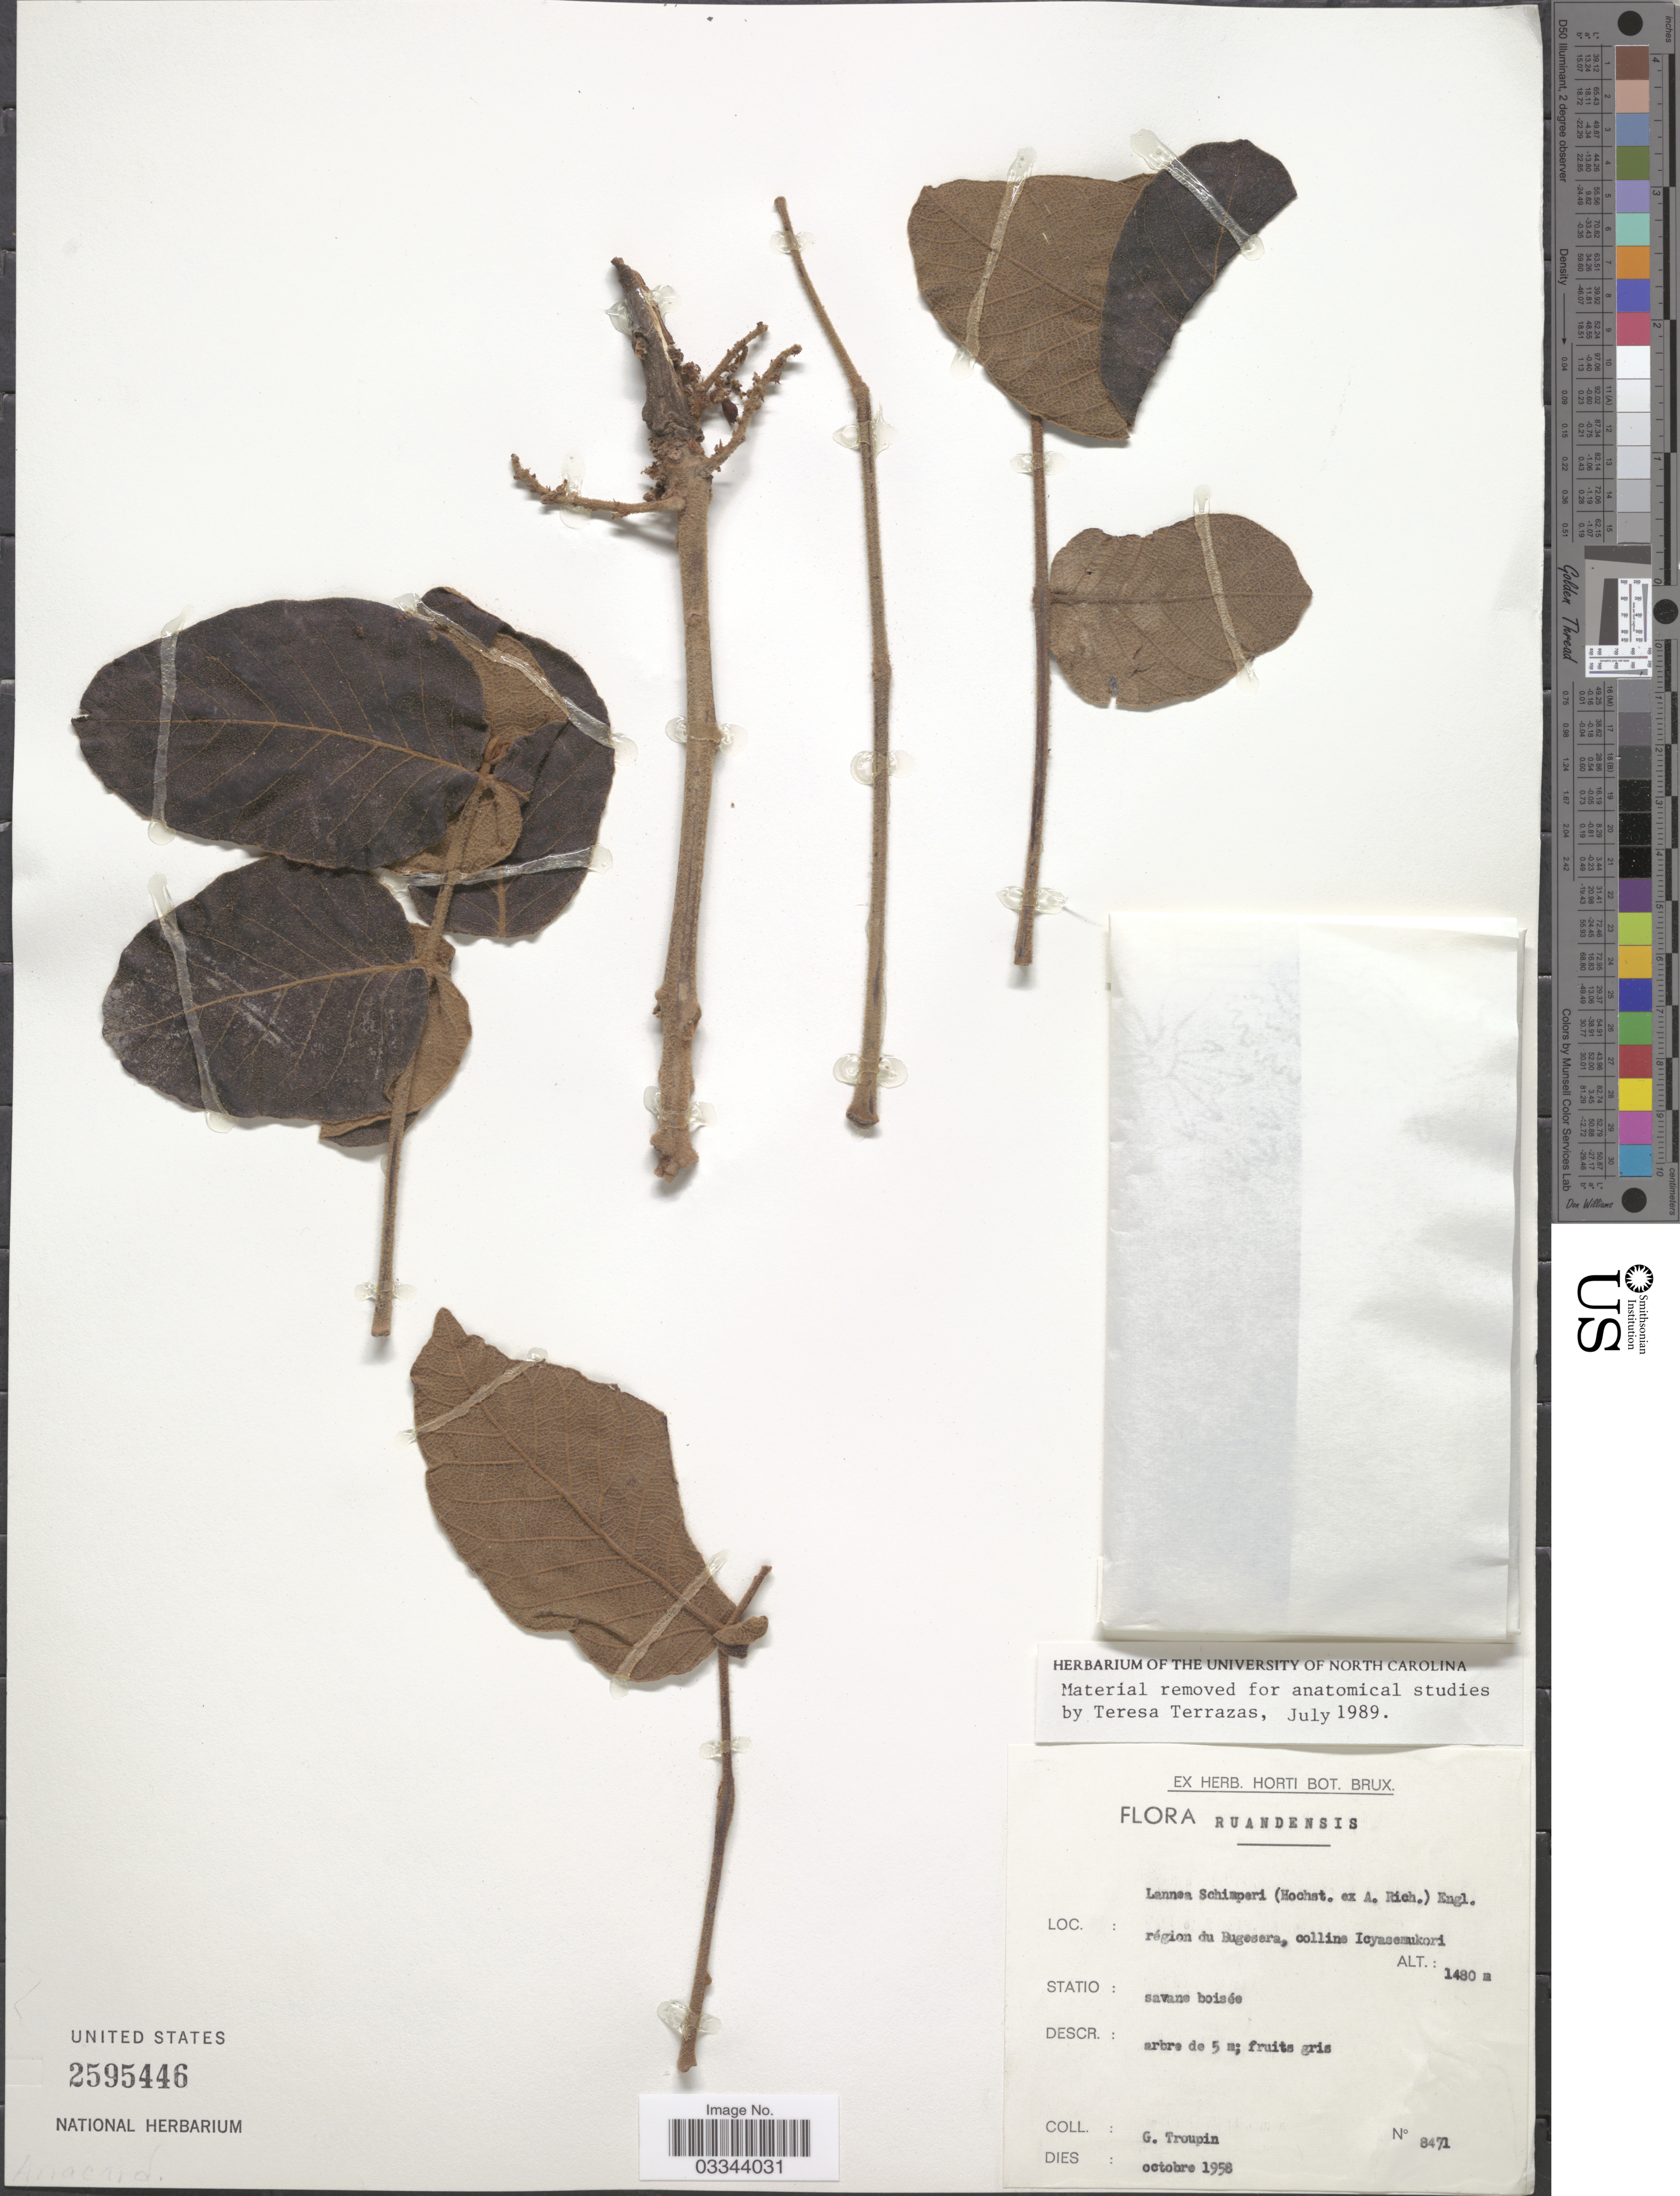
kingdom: Plantae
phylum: Tracheophyta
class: Magnoliopsida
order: Sapindales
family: Anacardiaceae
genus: Lannea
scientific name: Lannea schimperi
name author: (Hochst. ex A. Rich.) Engl.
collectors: G. Troupin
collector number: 8471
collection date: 1958-10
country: Rwanda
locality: Ruandensis, région du Bugesera, colline Icyasemukori.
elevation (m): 1480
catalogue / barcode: US 2595446